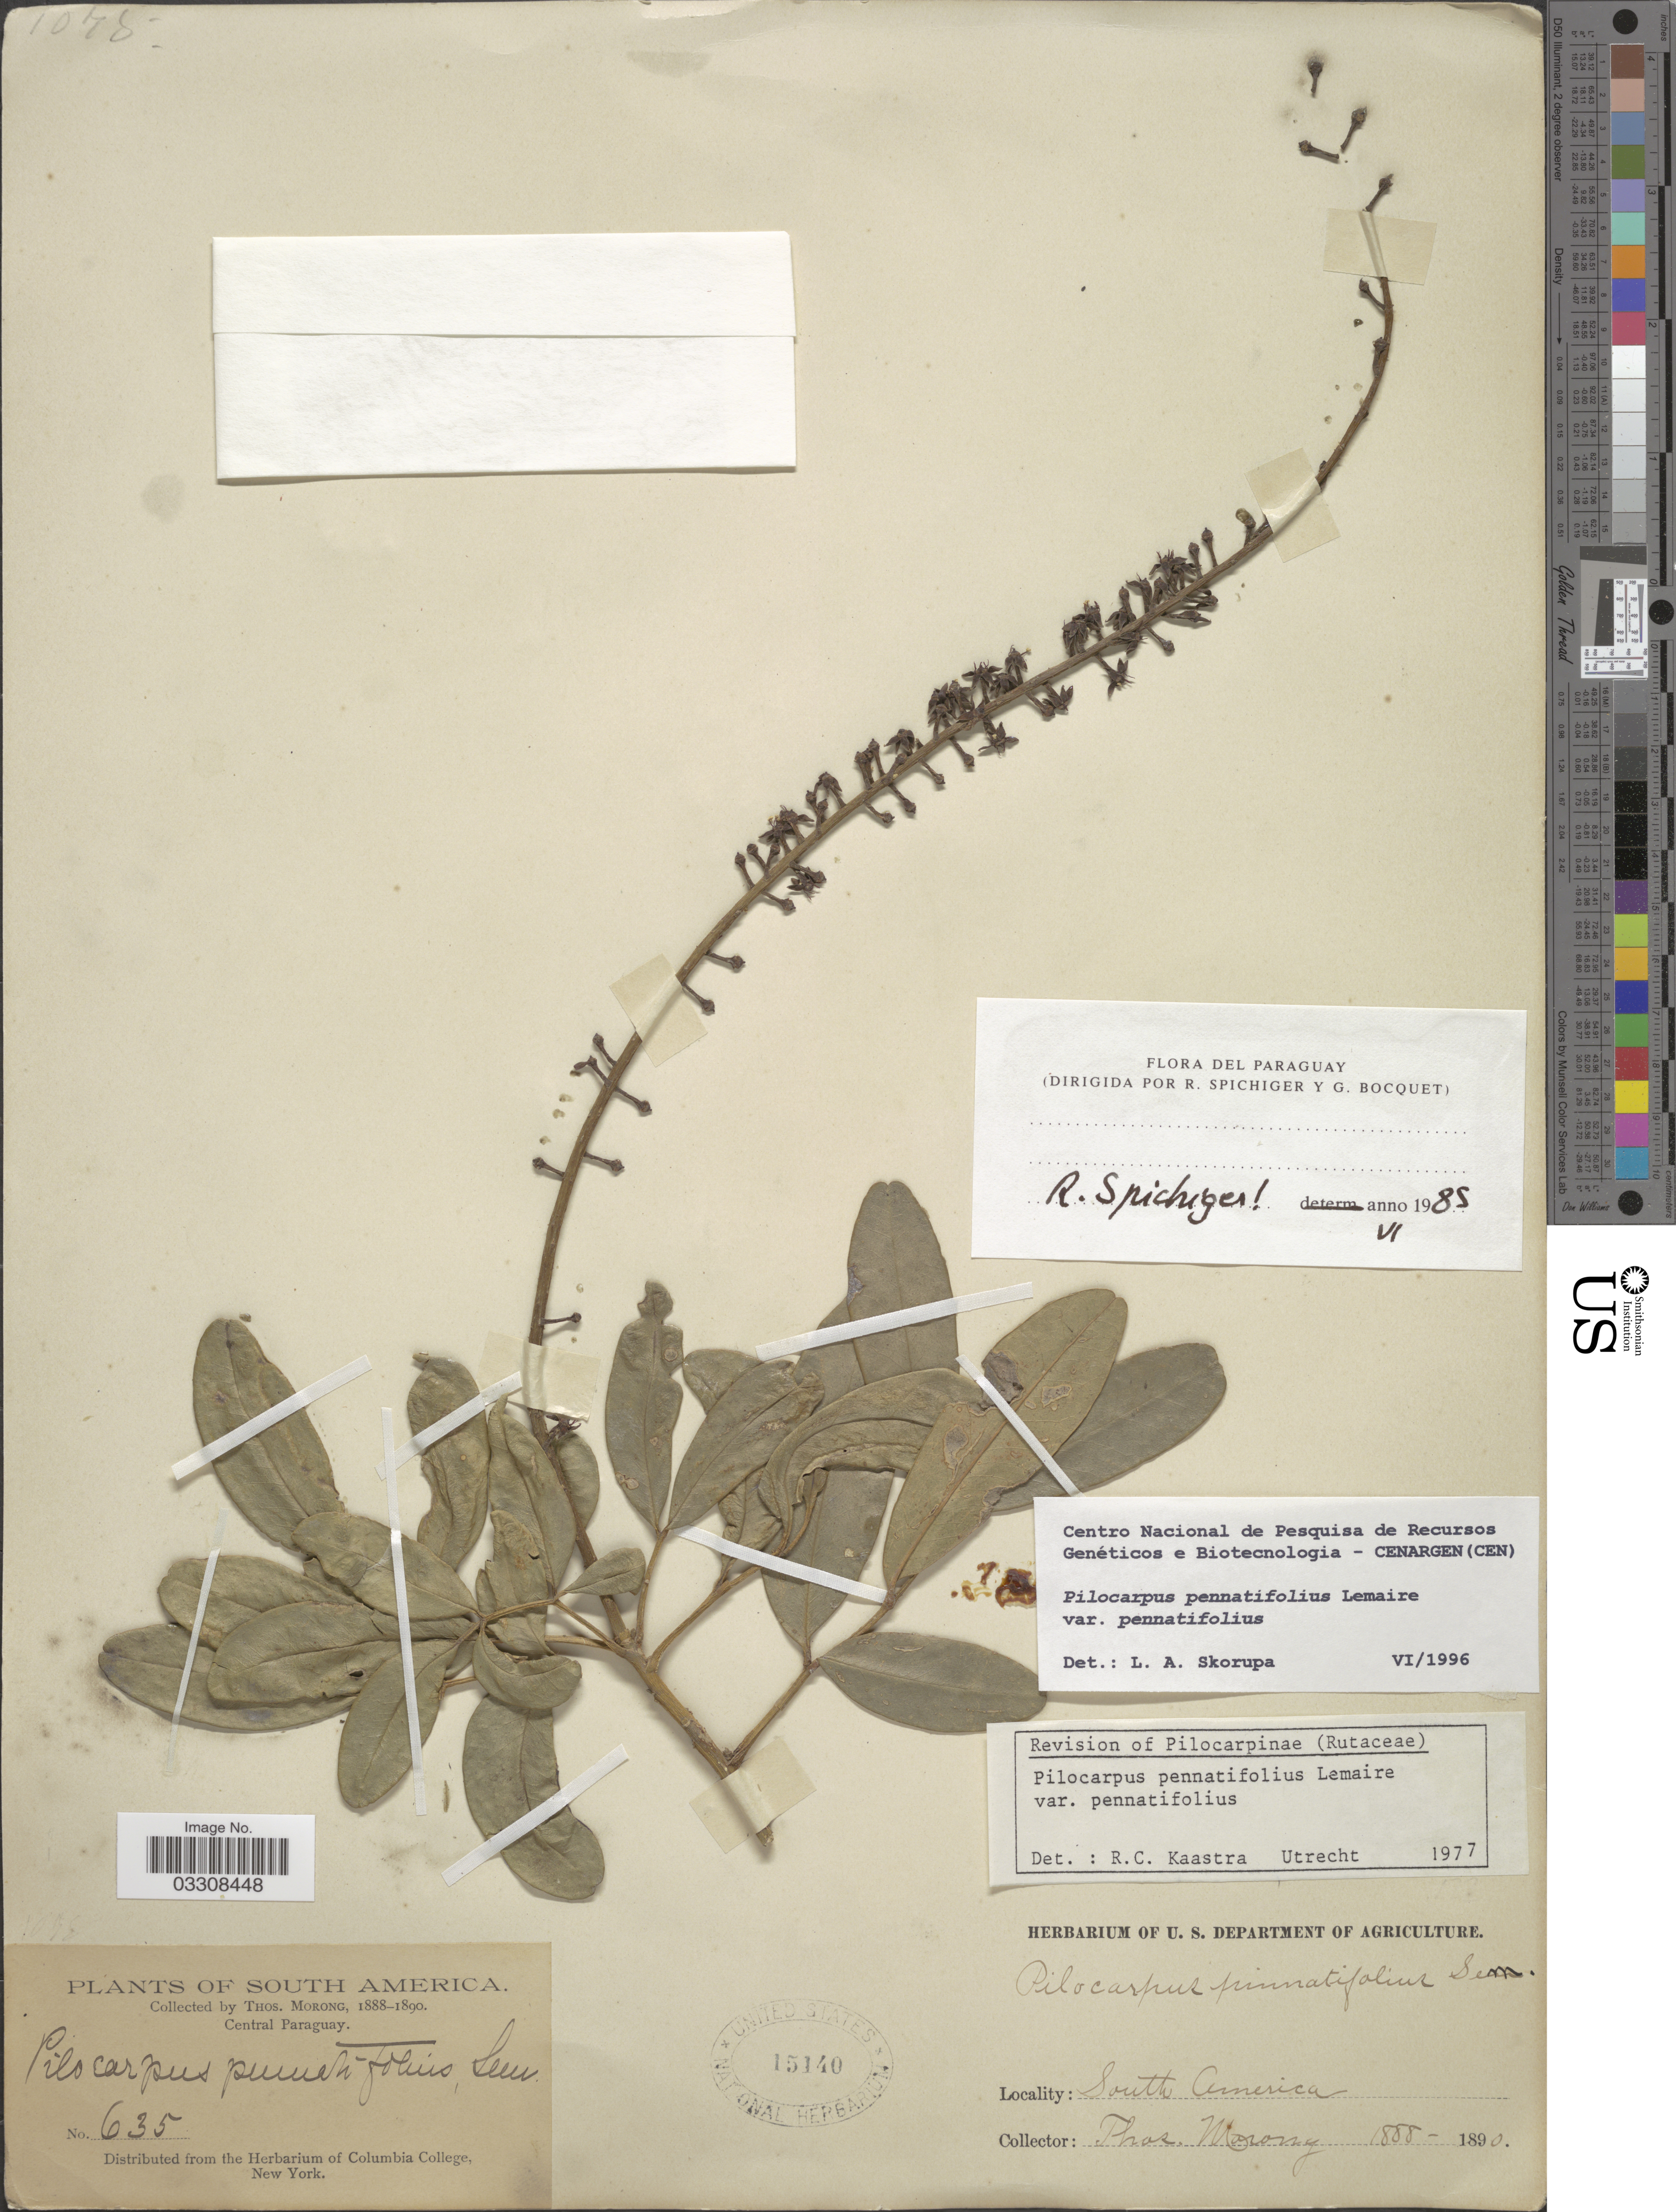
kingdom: Plantae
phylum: Tracheophyta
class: Magnoliopsida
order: Sapindales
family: Rutaceae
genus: Pilocarpus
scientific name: Pilocarpus pennatifolius var. pennatifolius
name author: Lem.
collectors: ex herb. T. Morong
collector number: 635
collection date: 1888/1890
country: Paraguay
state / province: Central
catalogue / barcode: US 15140